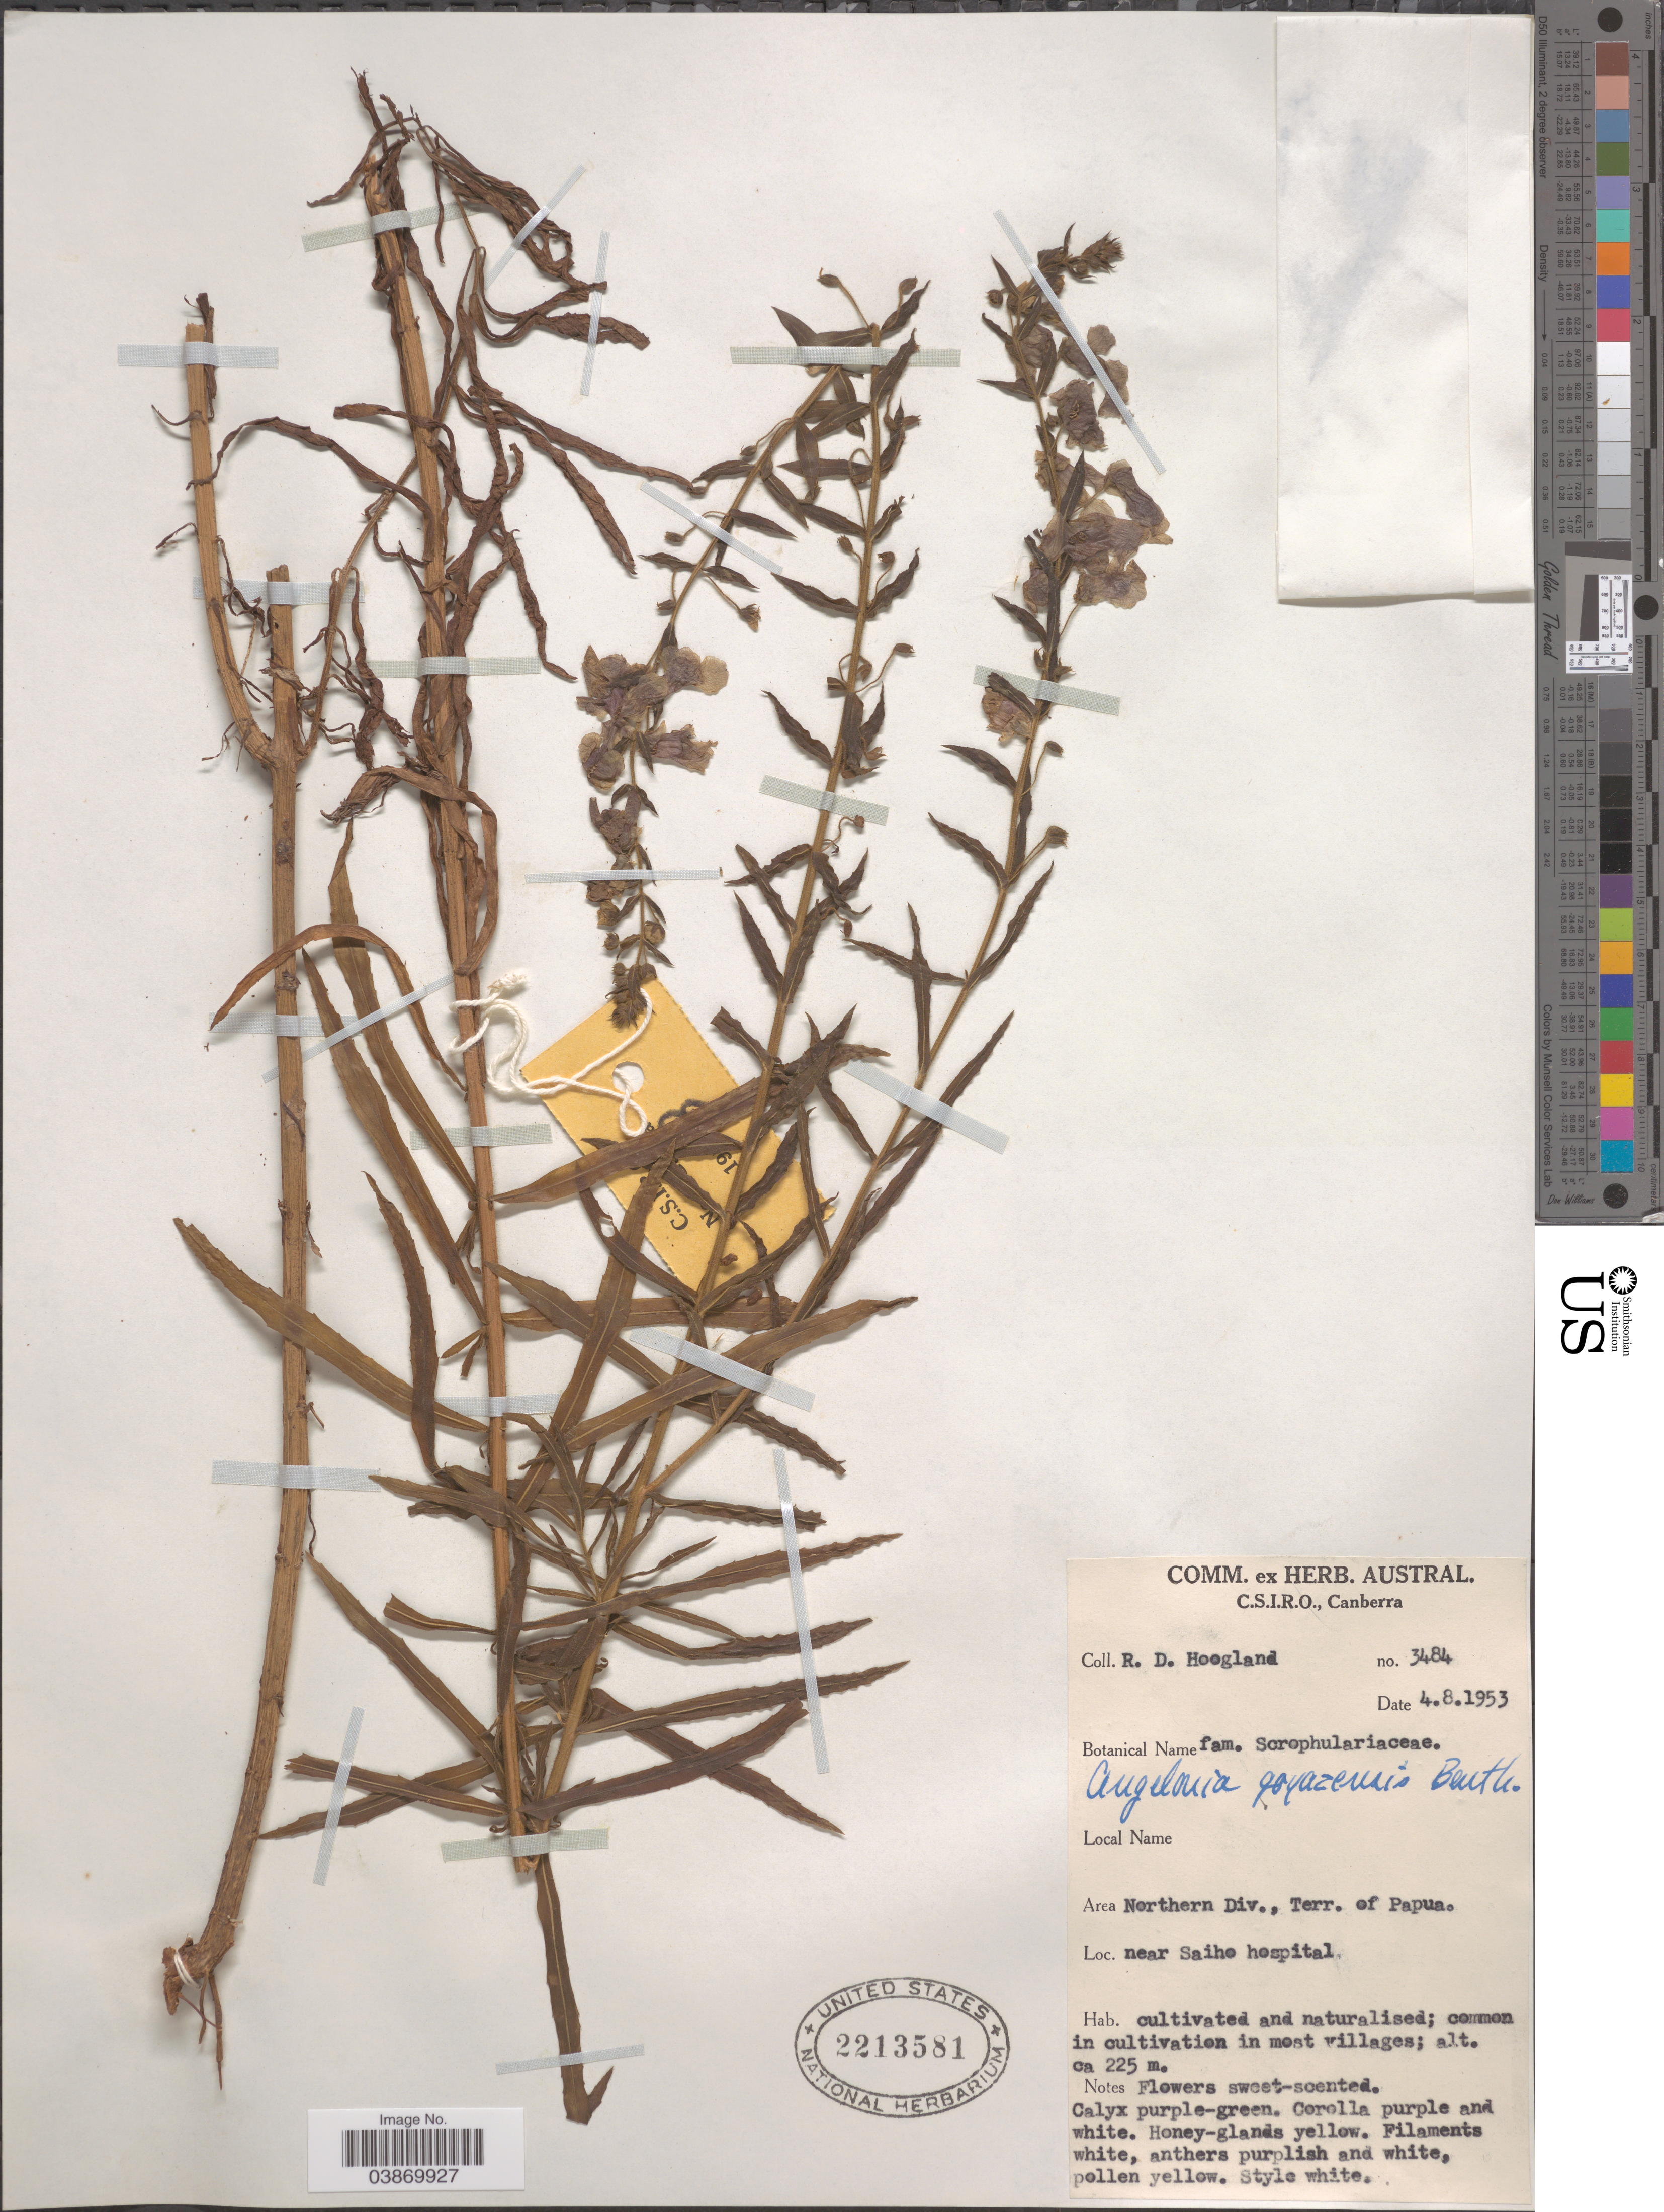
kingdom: Plantae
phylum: Tracheophyta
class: Magnoliopsida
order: Lamiales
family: Plantaginaceae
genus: Angelonia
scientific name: Angelonia goyazensis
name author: Benth.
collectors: R. D. Hoogland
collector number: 3484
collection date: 1953-08-04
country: Papua New Guinea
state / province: Northern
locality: Northern Div., Terr. of Papua. Near Saiho hospital.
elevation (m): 225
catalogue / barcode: US 2213581